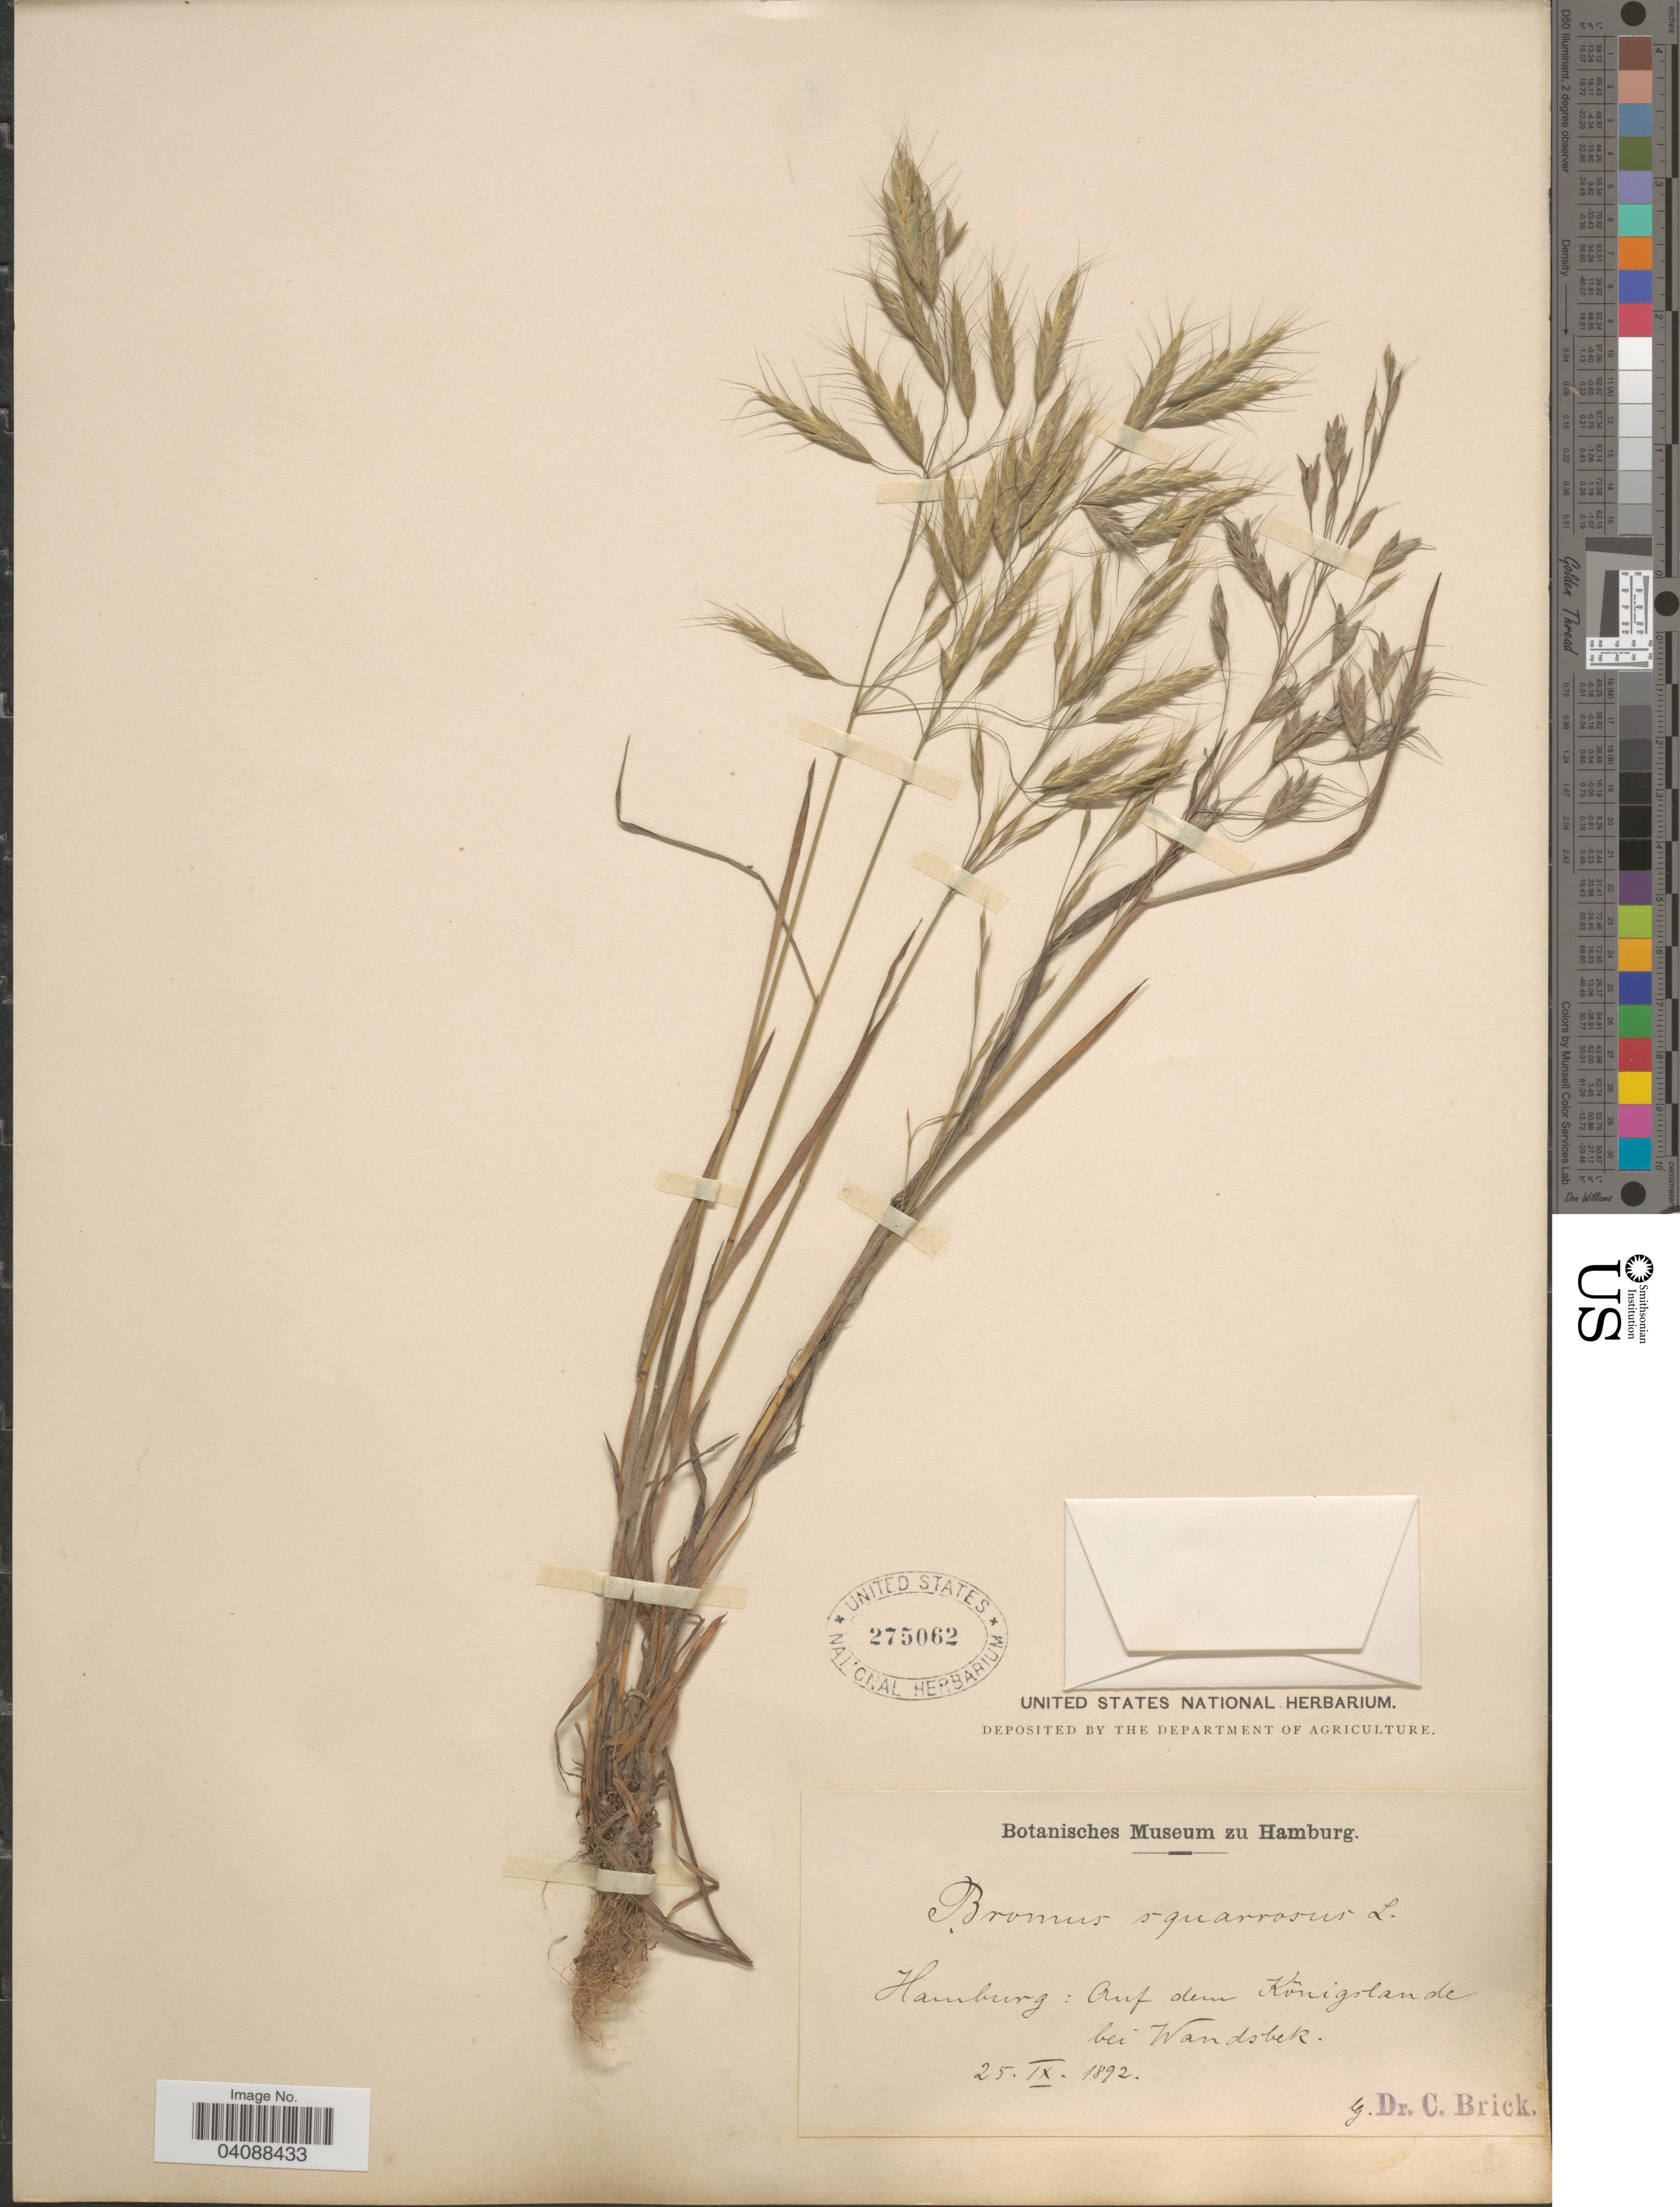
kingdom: Plantae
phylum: Tracheophyta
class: Liliopsida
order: Poales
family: Poaceae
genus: Bromus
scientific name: Bromus squarrosus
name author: L.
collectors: C. Brick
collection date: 1892-09-25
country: Germany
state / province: Hamburg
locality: Auf dem Kônigslande bei Wandsbek.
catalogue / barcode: US 275062